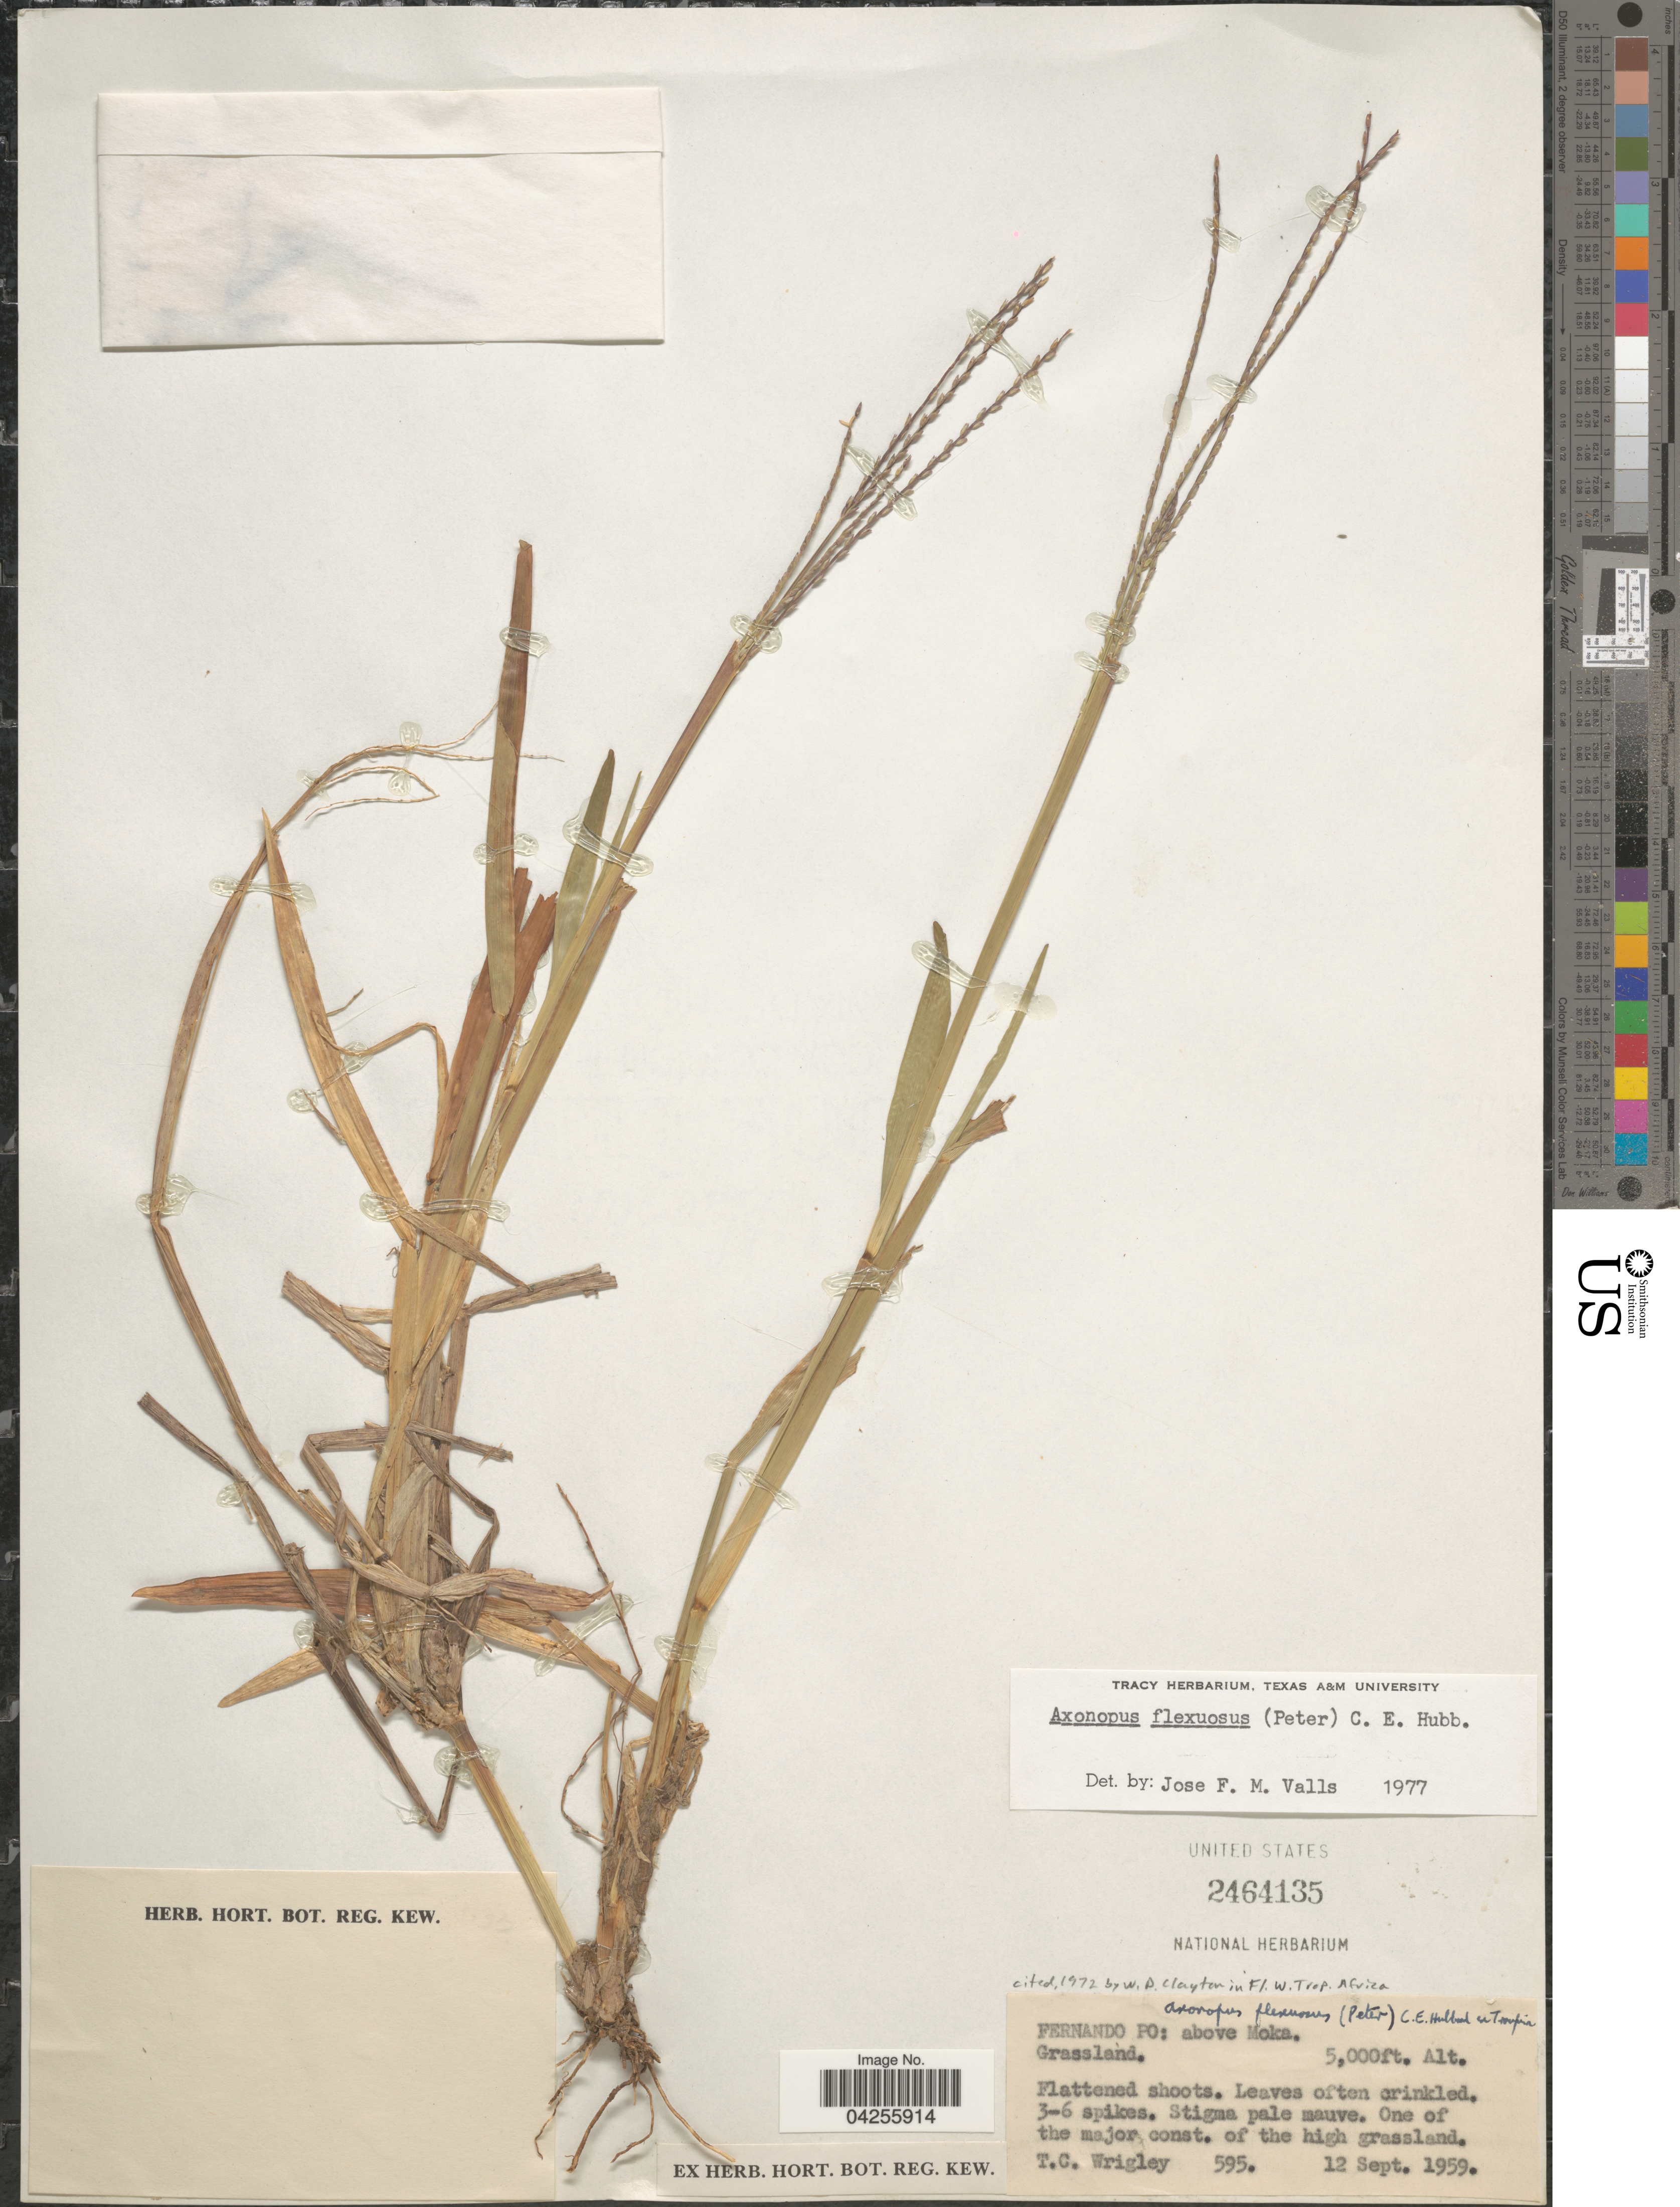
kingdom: Plantae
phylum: Tracheophyta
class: Liliopsida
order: Poales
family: Poaceae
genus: Axonopus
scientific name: Axonopus flexuosus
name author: (Peter) C. E. Hubb.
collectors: T. Wrigley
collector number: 595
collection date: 1959-09-12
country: Mauritius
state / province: Moka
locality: Fernando PO: above Moka.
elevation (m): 1524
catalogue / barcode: US 2464135